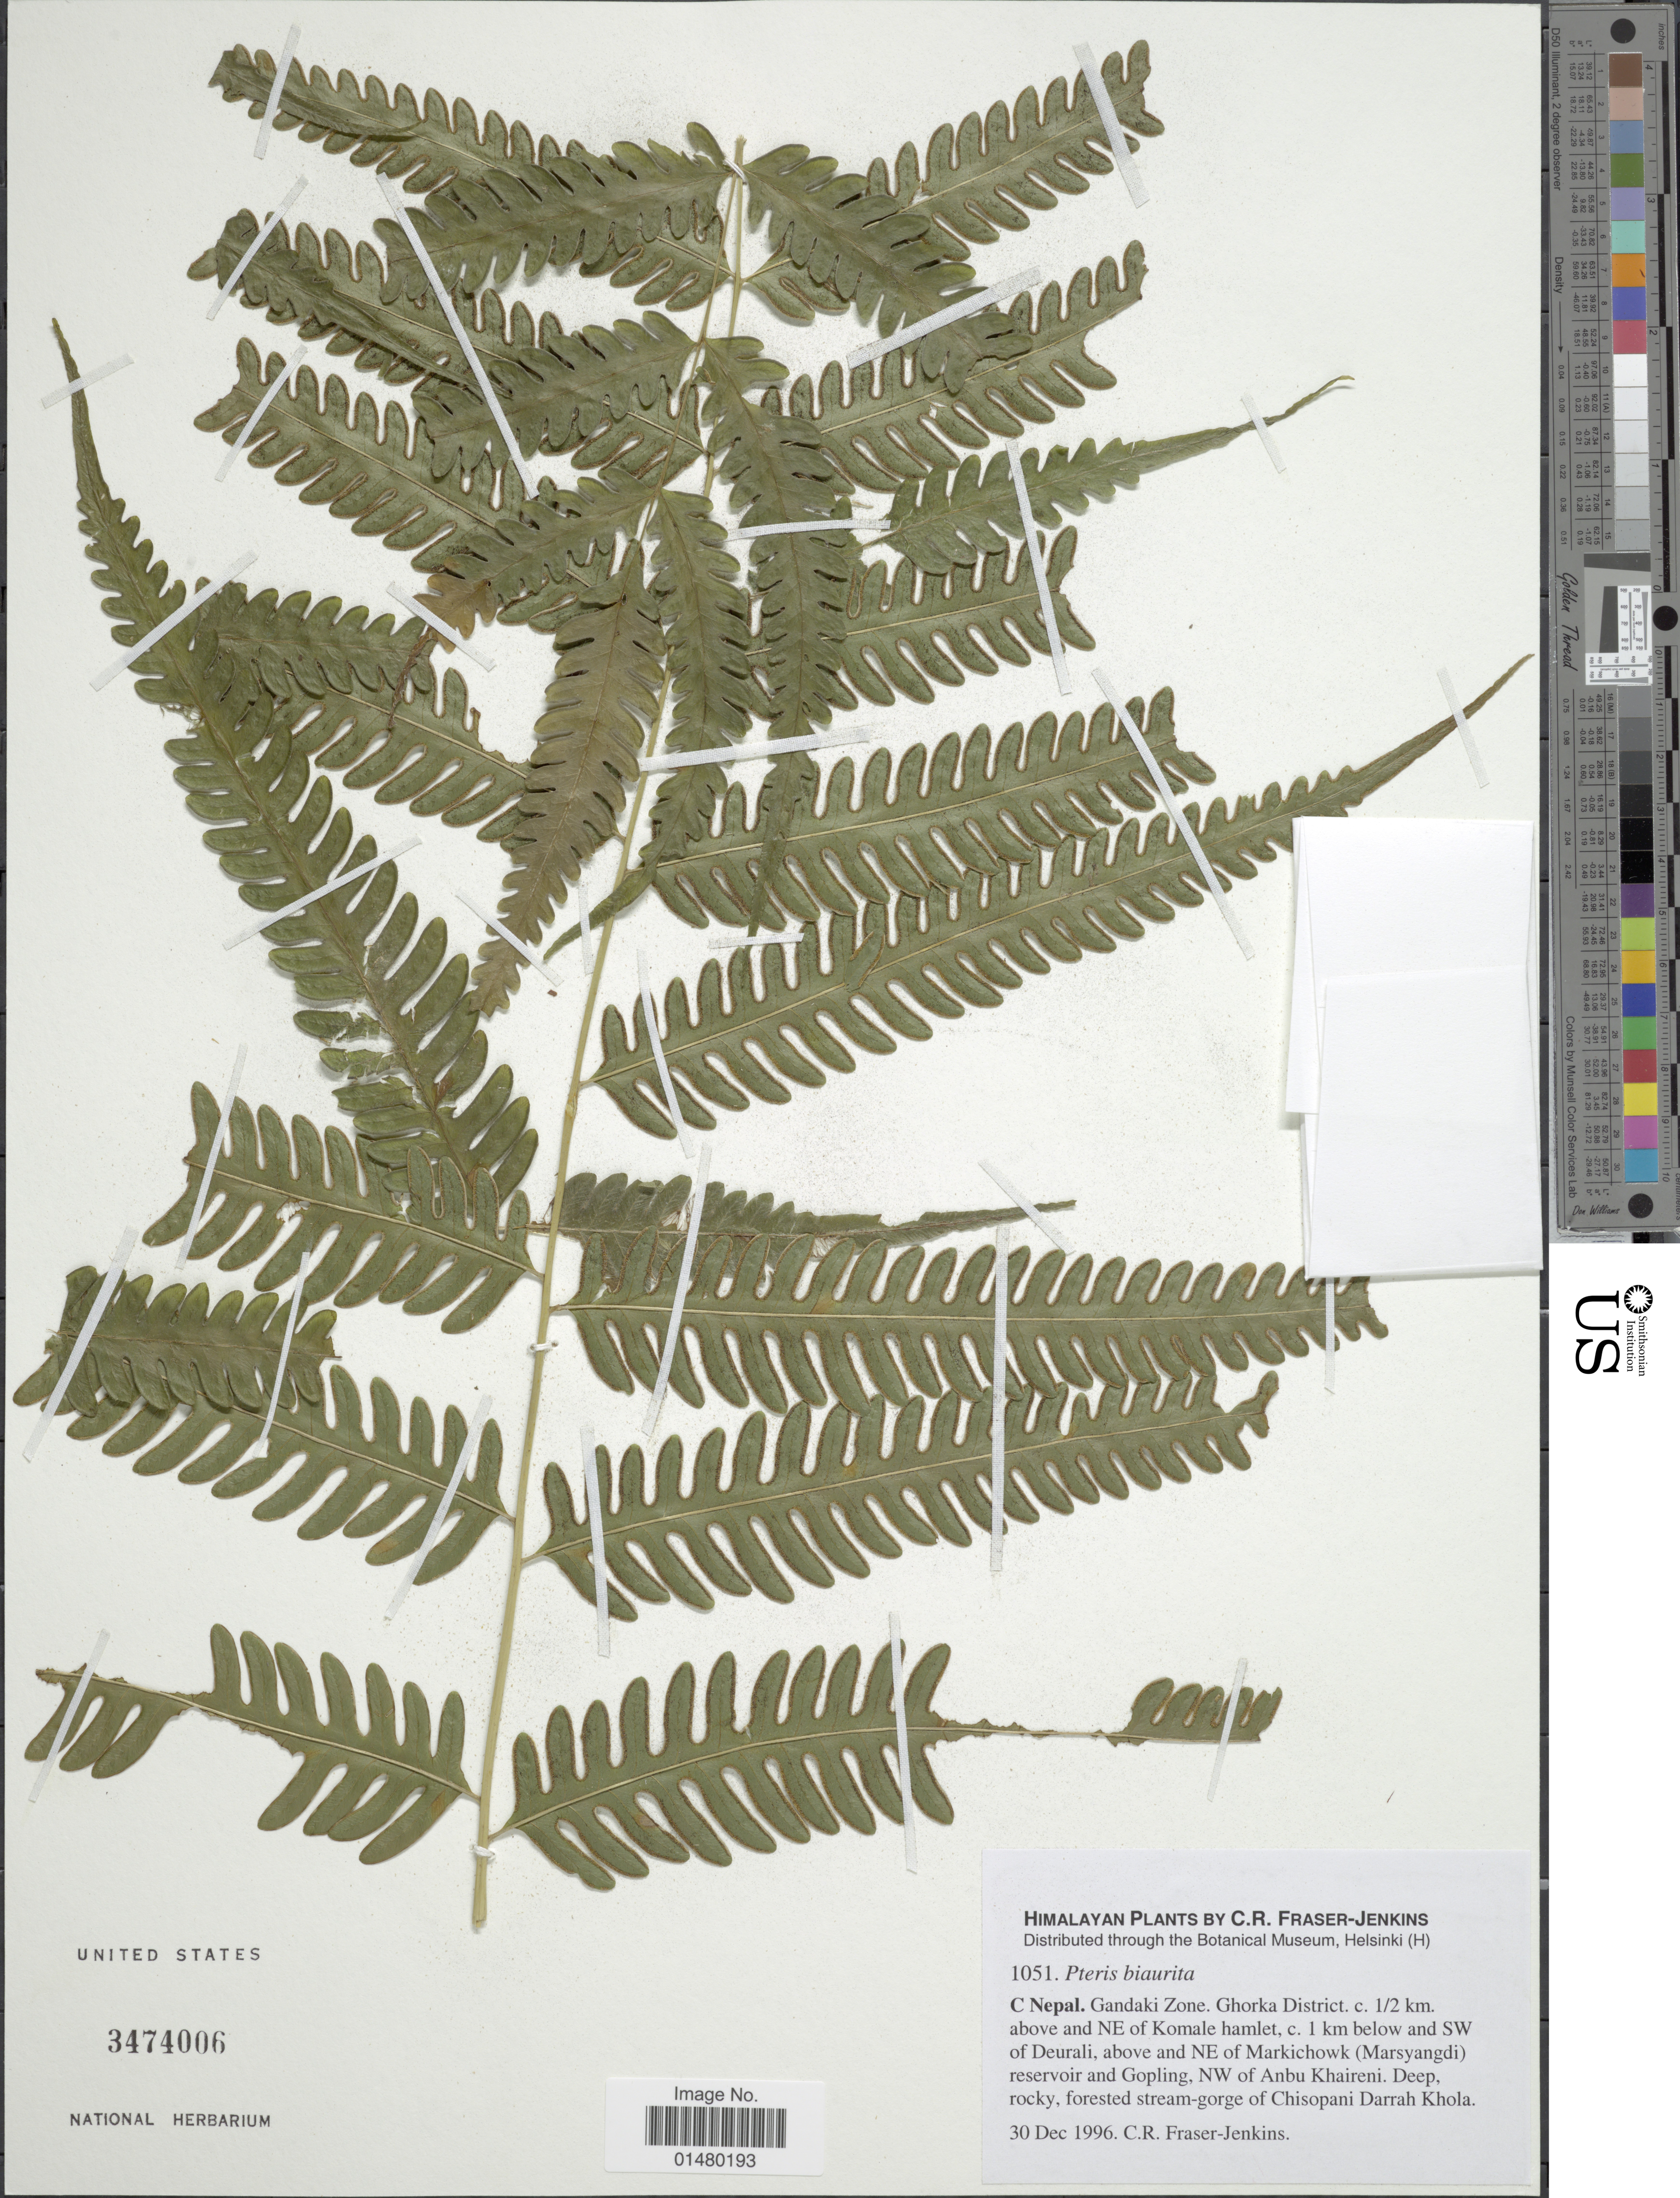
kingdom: Plantae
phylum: Tracheophyta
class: Polypodiopsida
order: Polypodiales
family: Pteridaceae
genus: Pteris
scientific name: Pteris biaurita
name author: L.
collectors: C. R. Fraser-Jenkins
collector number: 1051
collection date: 1996-12-30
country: Nepal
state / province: Gandaki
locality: C Nepal. Gandaki Zone. Gorkha District, c.½ km. above and NE of Komale hamlet, c. 1 km below and SW of Deurali, above NE of Markichowk (Marsyangdi) reservoir and Gopling, NW of Anbu Khaireni. Deep, rocky, forested stream-gorge of Chisopani Darrah Khola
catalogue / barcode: US 3474006